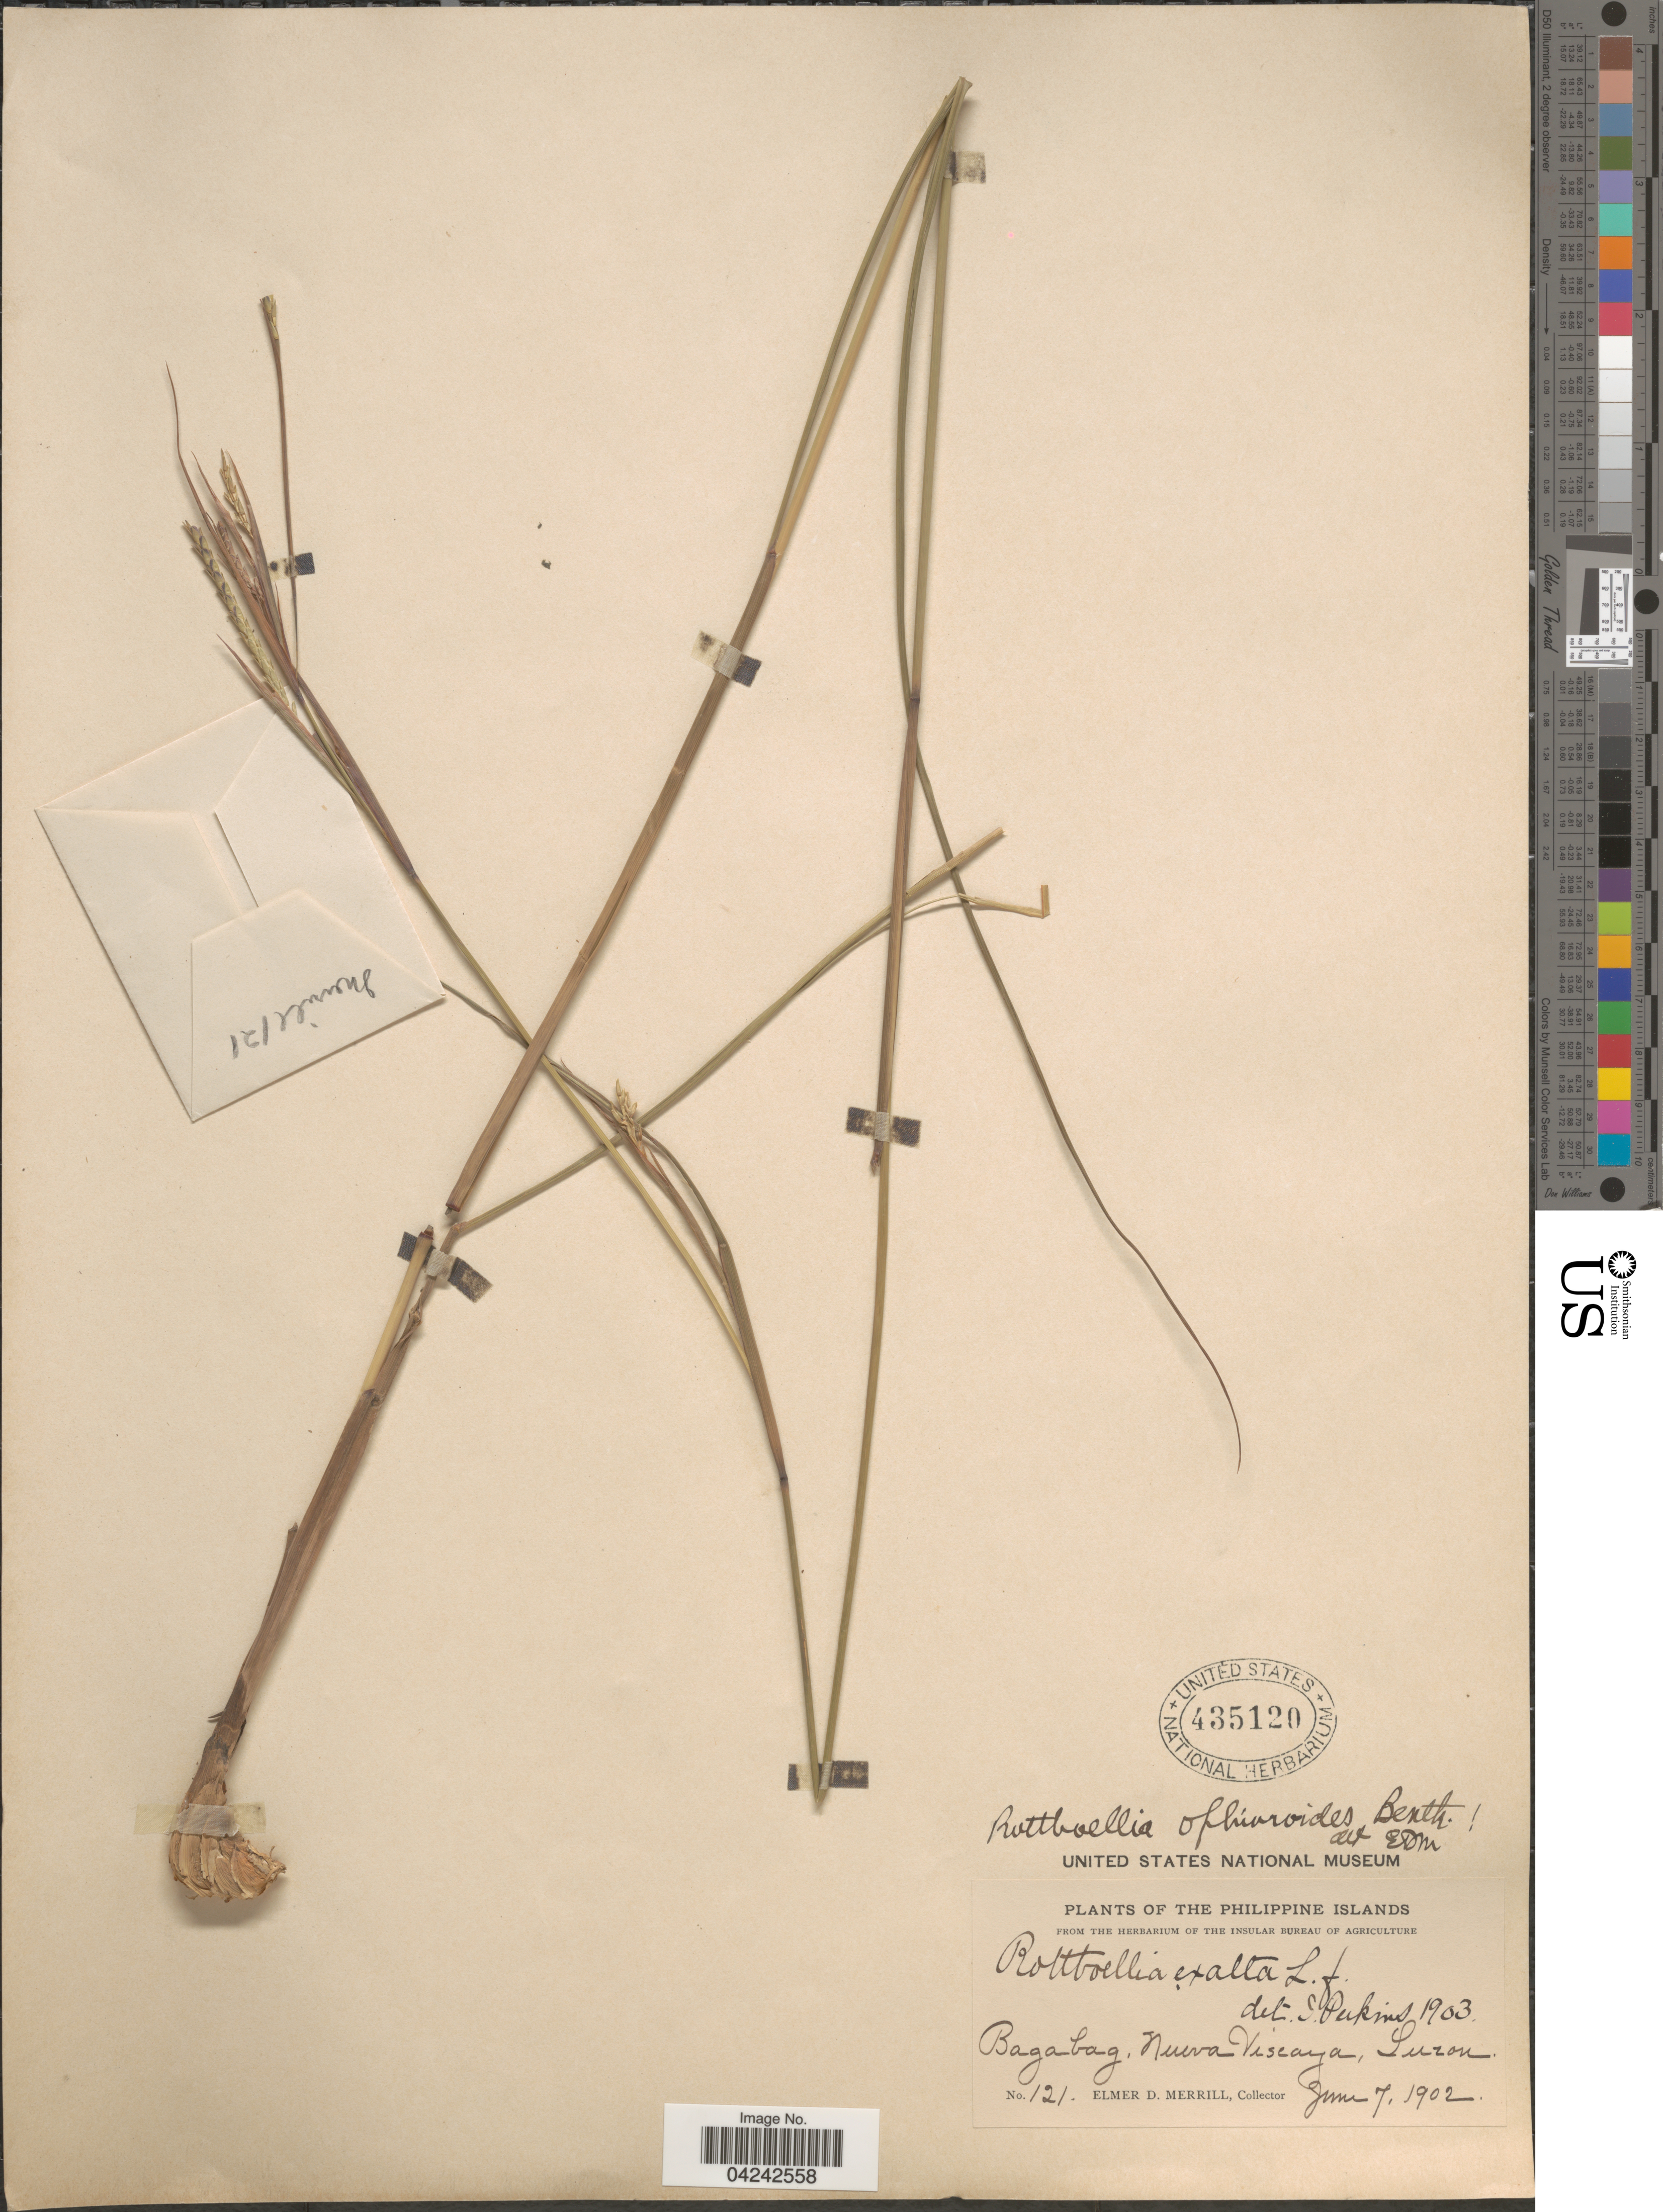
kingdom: Plantae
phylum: Tracheophyta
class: Liliopsida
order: Poales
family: Poaceae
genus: Rottboellia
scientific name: Rottboellia rottboellioides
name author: (R. Br.) Druce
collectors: E. D. Merrill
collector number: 121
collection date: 1902-06-07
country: Philippines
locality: Philippine Islands. Bagabag, Nueva Viseya, Luzon.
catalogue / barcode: US 435120